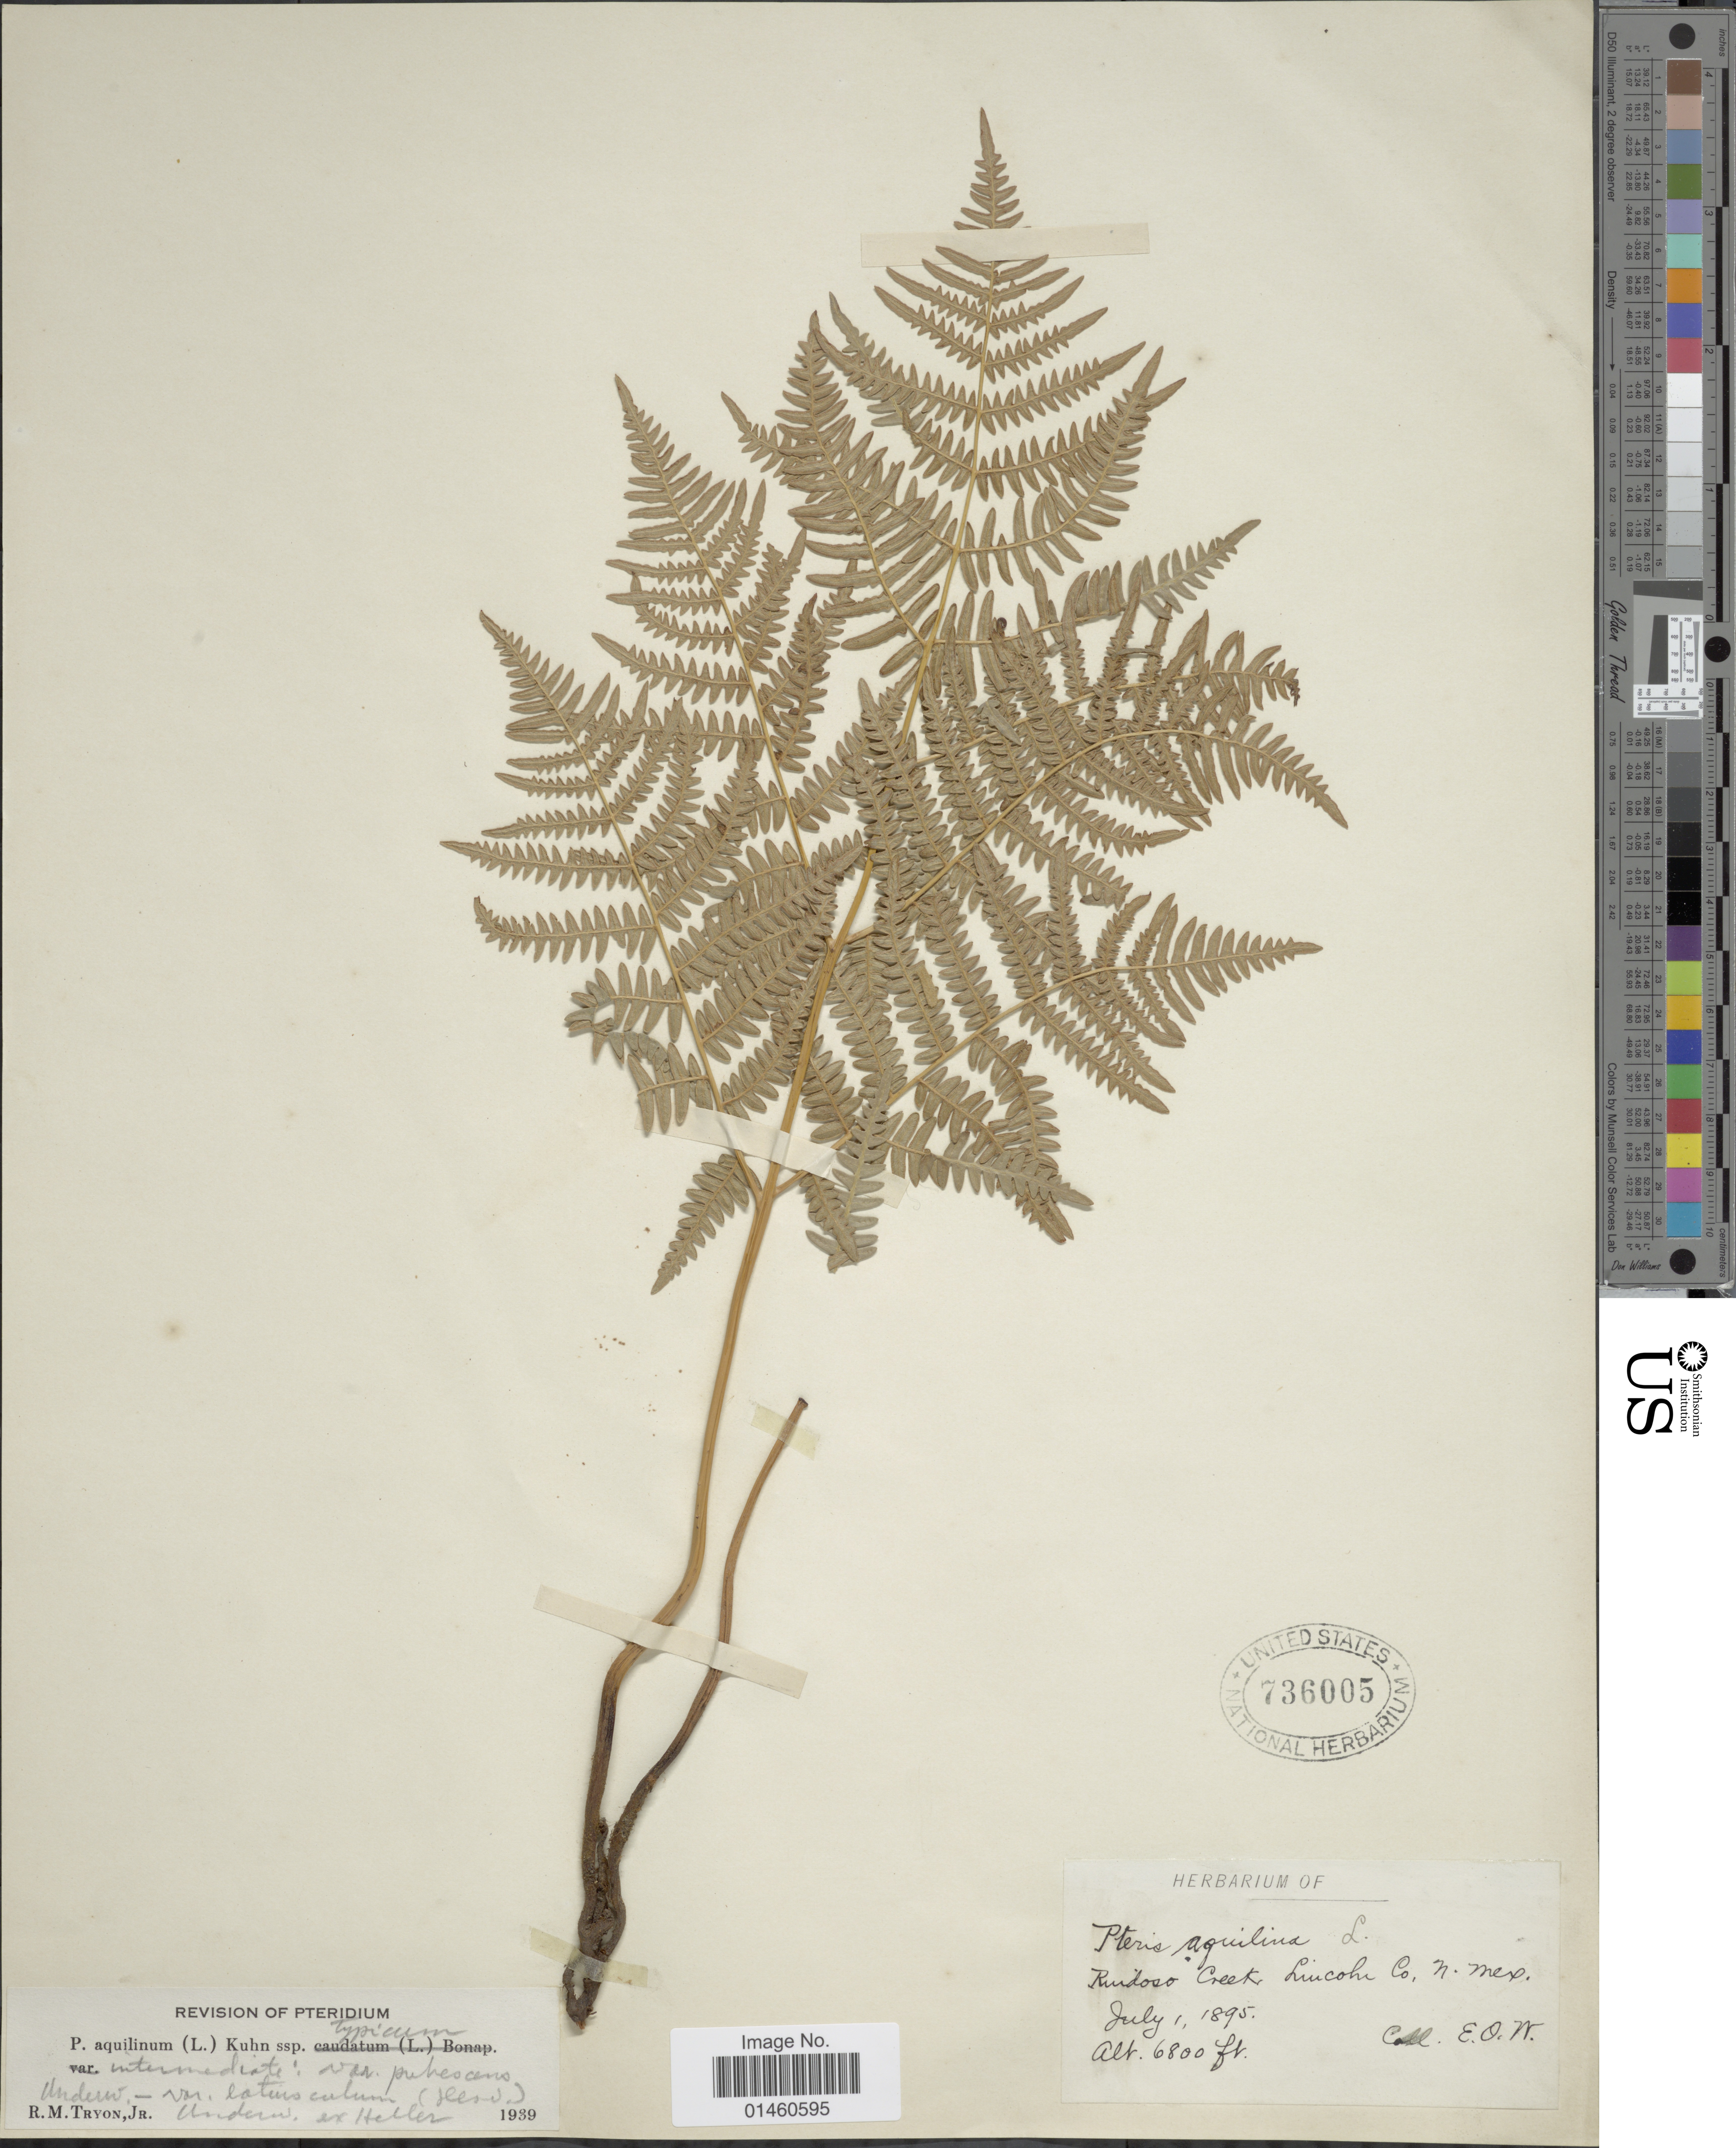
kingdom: Plantae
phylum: Tracheophyta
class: Polypodiopsida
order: Polypodiales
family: Dennstaedtiaceae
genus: Pteridium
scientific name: Pteridium pubescens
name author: (Underw.) Christenh.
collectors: E. O. W.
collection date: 1895-07-01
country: United States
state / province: New Mexico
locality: Rindoso Creek, Lincoln Co.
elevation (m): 2073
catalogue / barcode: US 736005